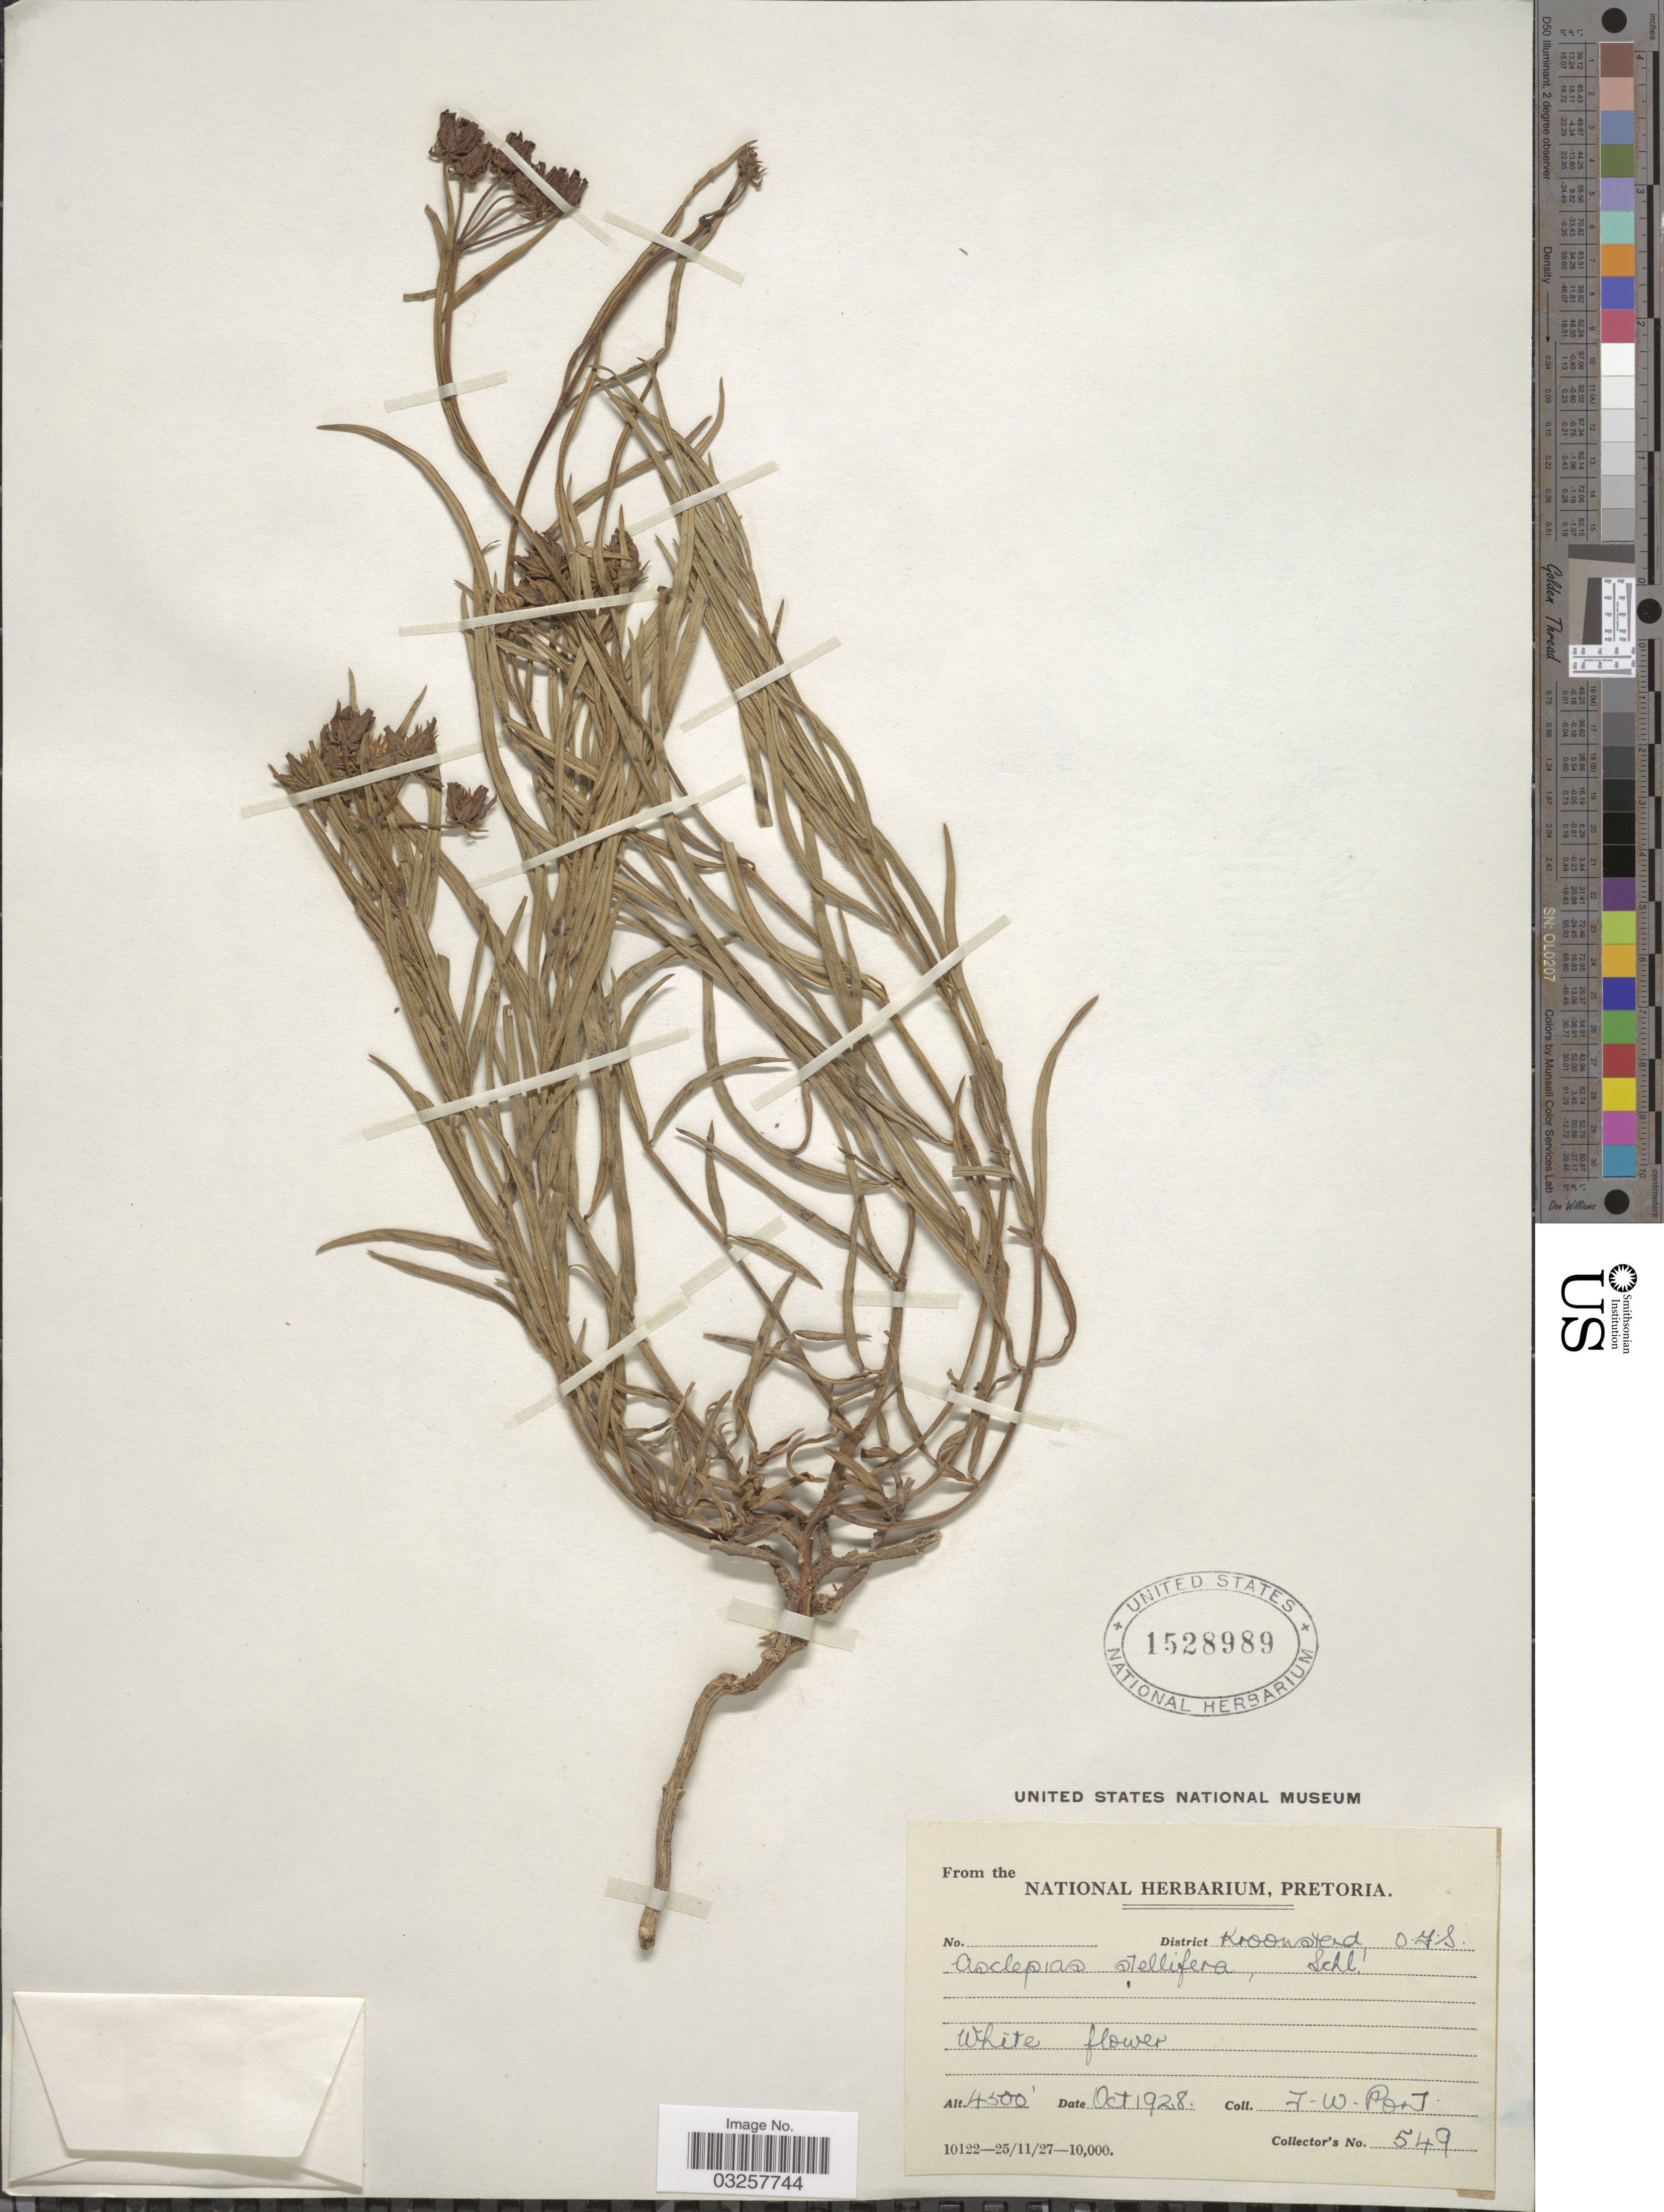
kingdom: Plantae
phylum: Tracheophyta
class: Magnoliopsida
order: Gentianales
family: Apocynaceae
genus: Asclepias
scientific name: Asclepias stellifera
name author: Schltr.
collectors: F. Port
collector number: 549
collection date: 1928-10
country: South Africa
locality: District Kroonstad, O. F. S.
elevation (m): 1372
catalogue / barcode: US 1528989